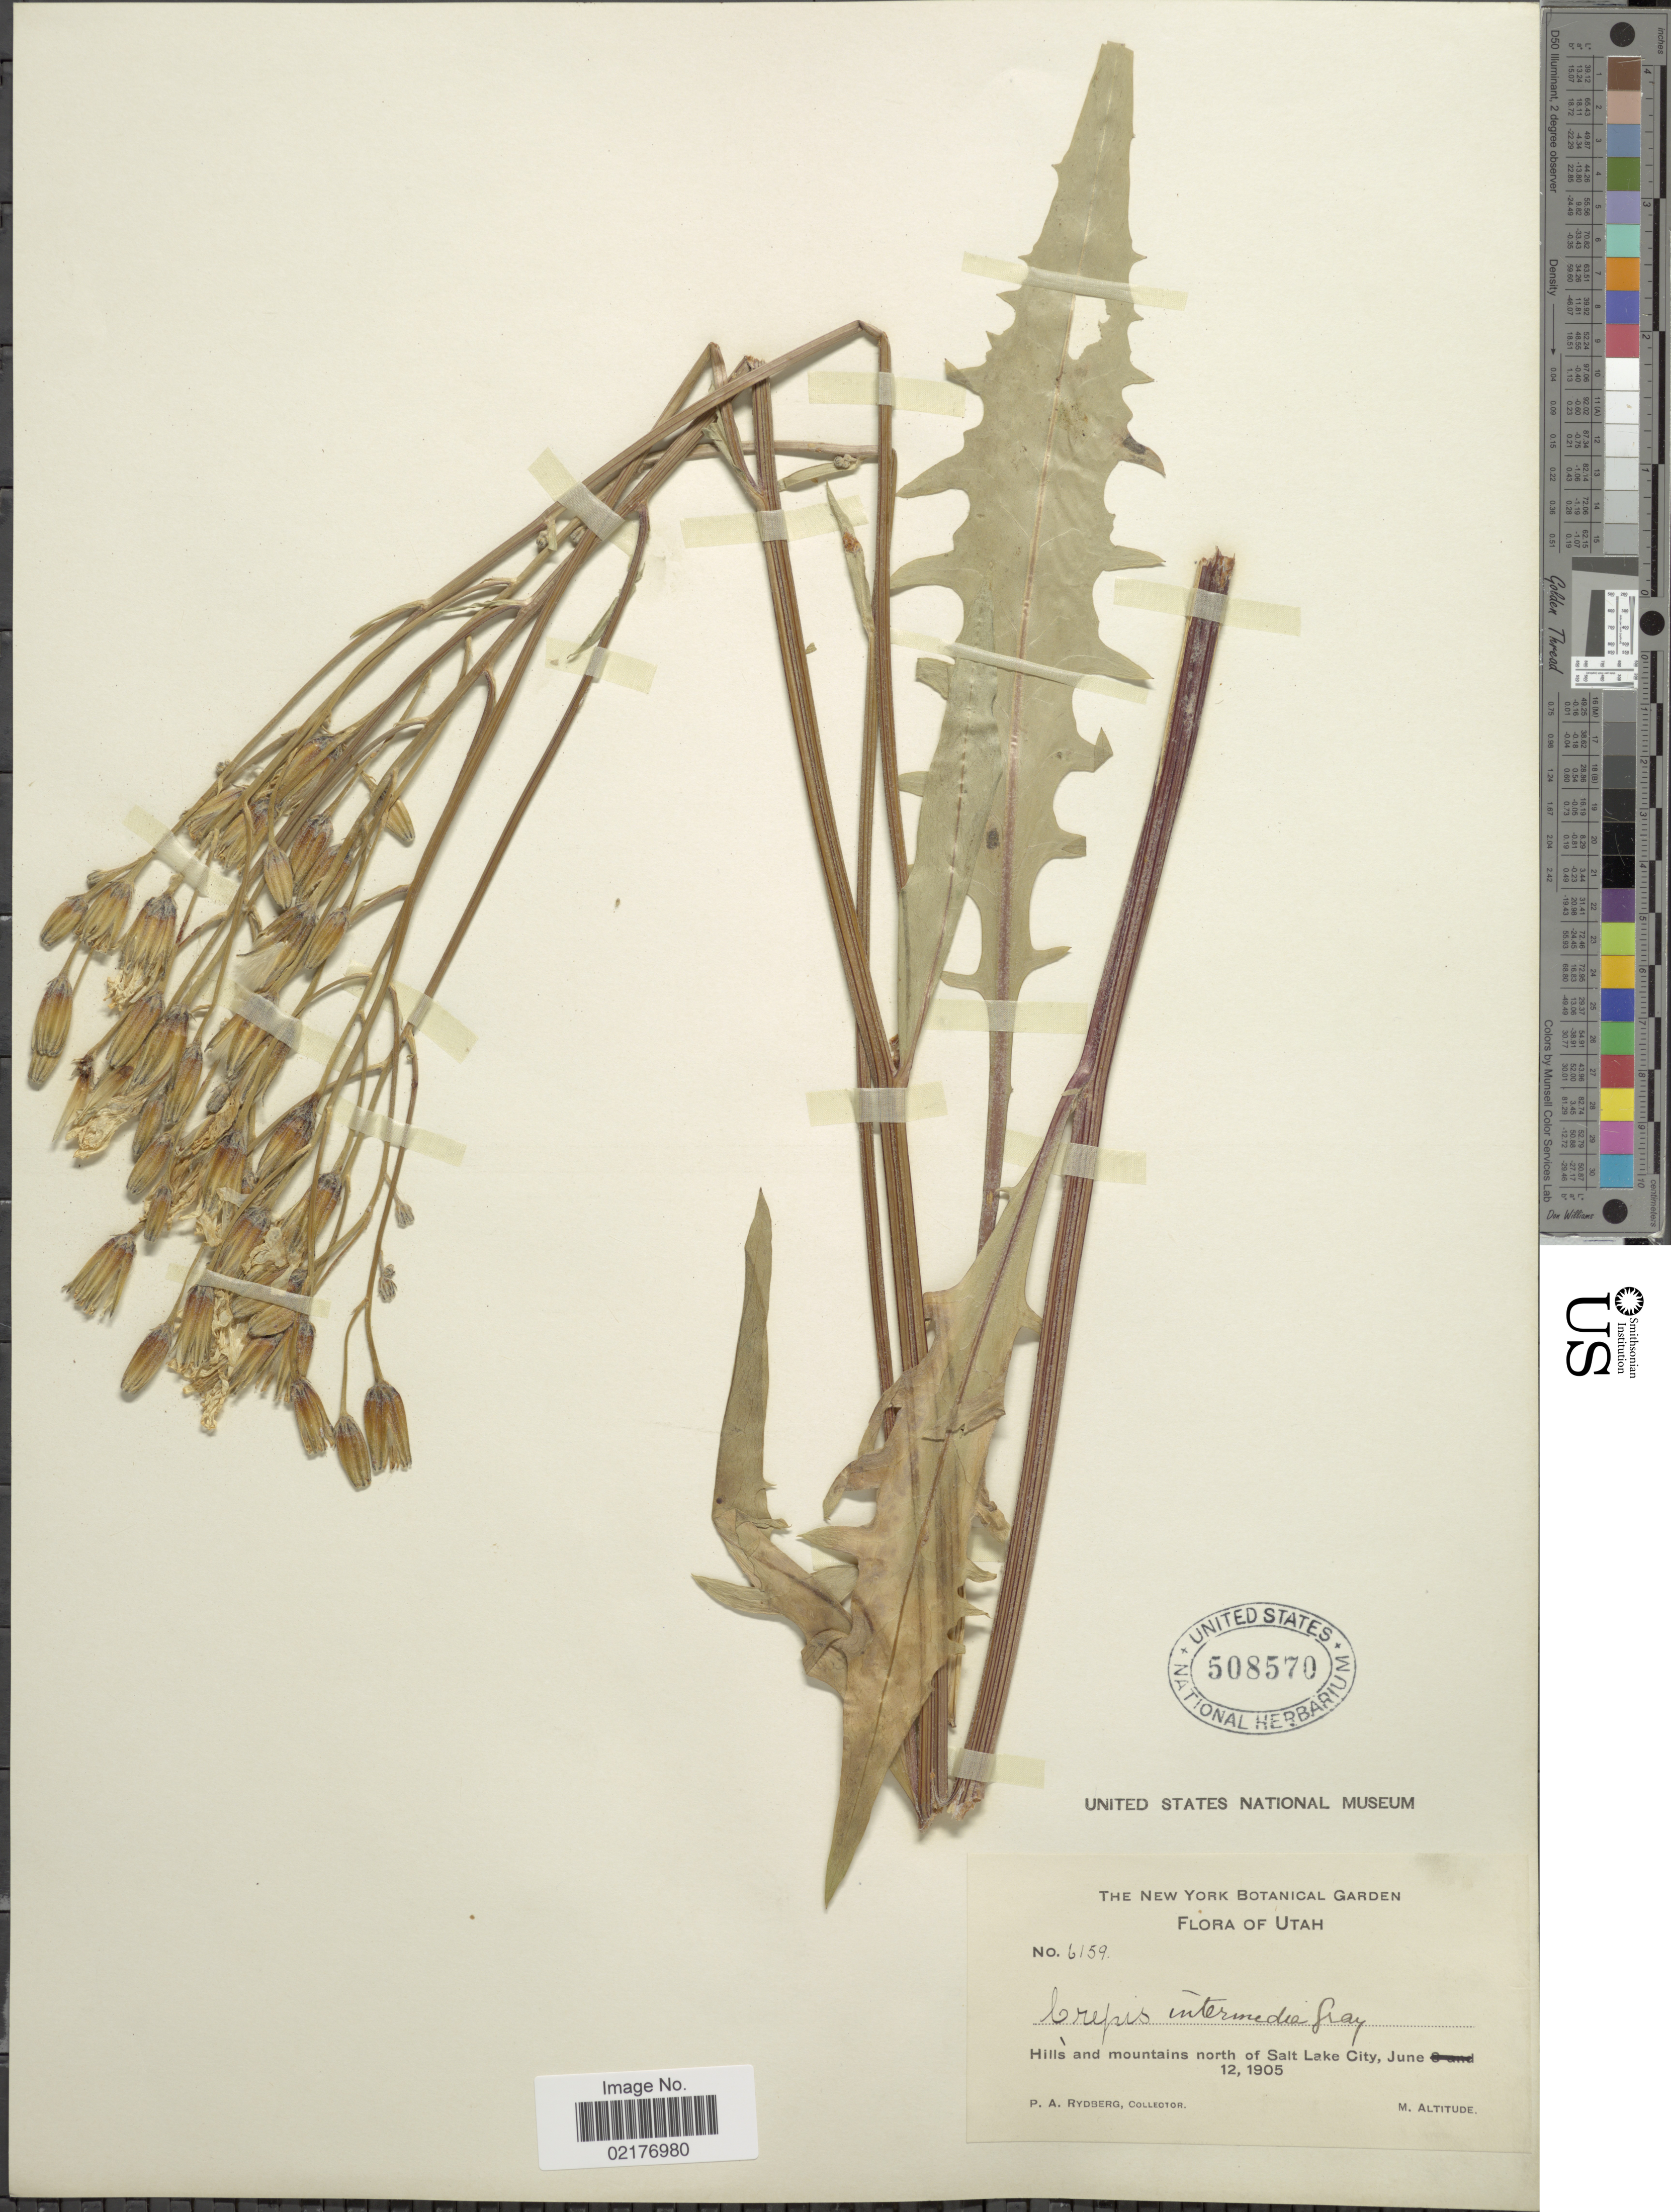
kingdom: Plantae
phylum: Tracheophyta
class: Magnoliopsida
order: Asterales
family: Asteraceae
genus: Crepis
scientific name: Crepis intermedia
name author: A. Gray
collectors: P. A. Rydberg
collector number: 6159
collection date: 1905-06-12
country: United States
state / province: Utah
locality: Hills and mountains north of Salt Lake City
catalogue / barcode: US 508570